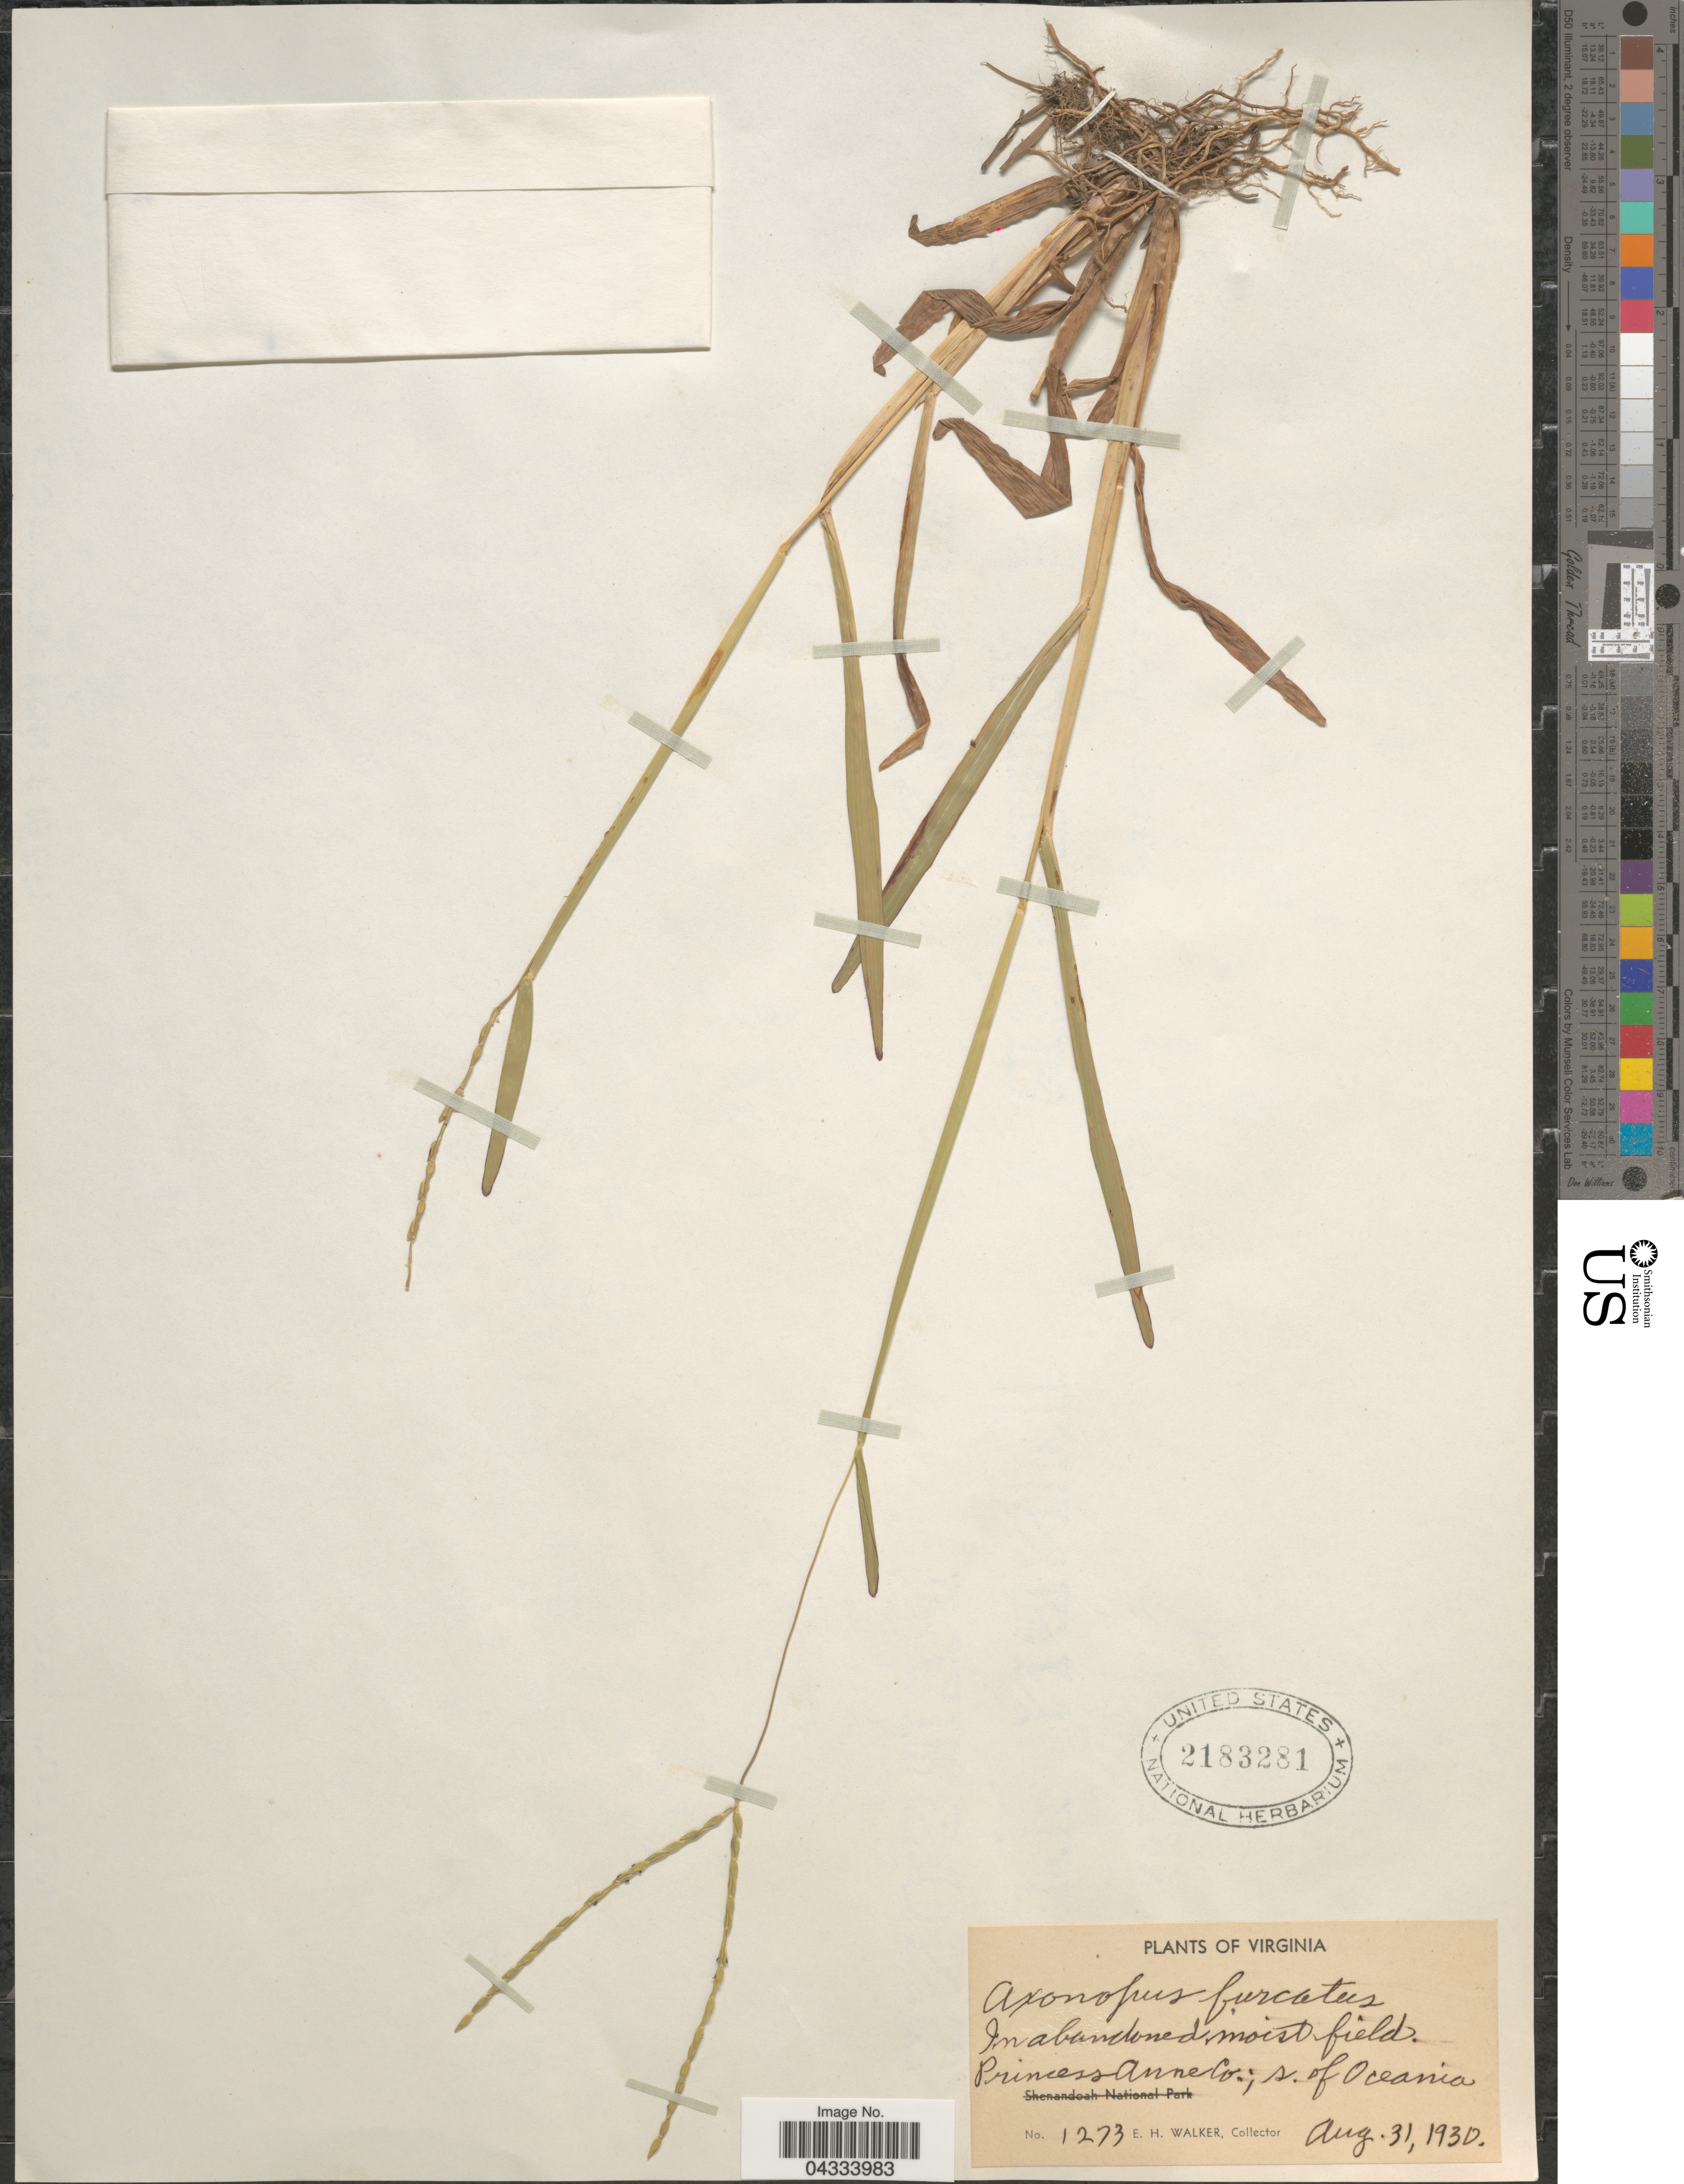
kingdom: Plantae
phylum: Tracheophyta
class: Liliopsida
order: Poales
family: Poaceae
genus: Axonopus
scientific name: Axonopus furcatus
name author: (Flüggé) Hitchc.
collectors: E. H. Walker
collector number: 1273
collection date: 1930-08-31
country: United States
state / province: Virginia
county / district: City of Virginia Beach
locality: Princess Anne (=historic county name)Co.; s. of Oceania.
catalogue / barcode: US 2183281